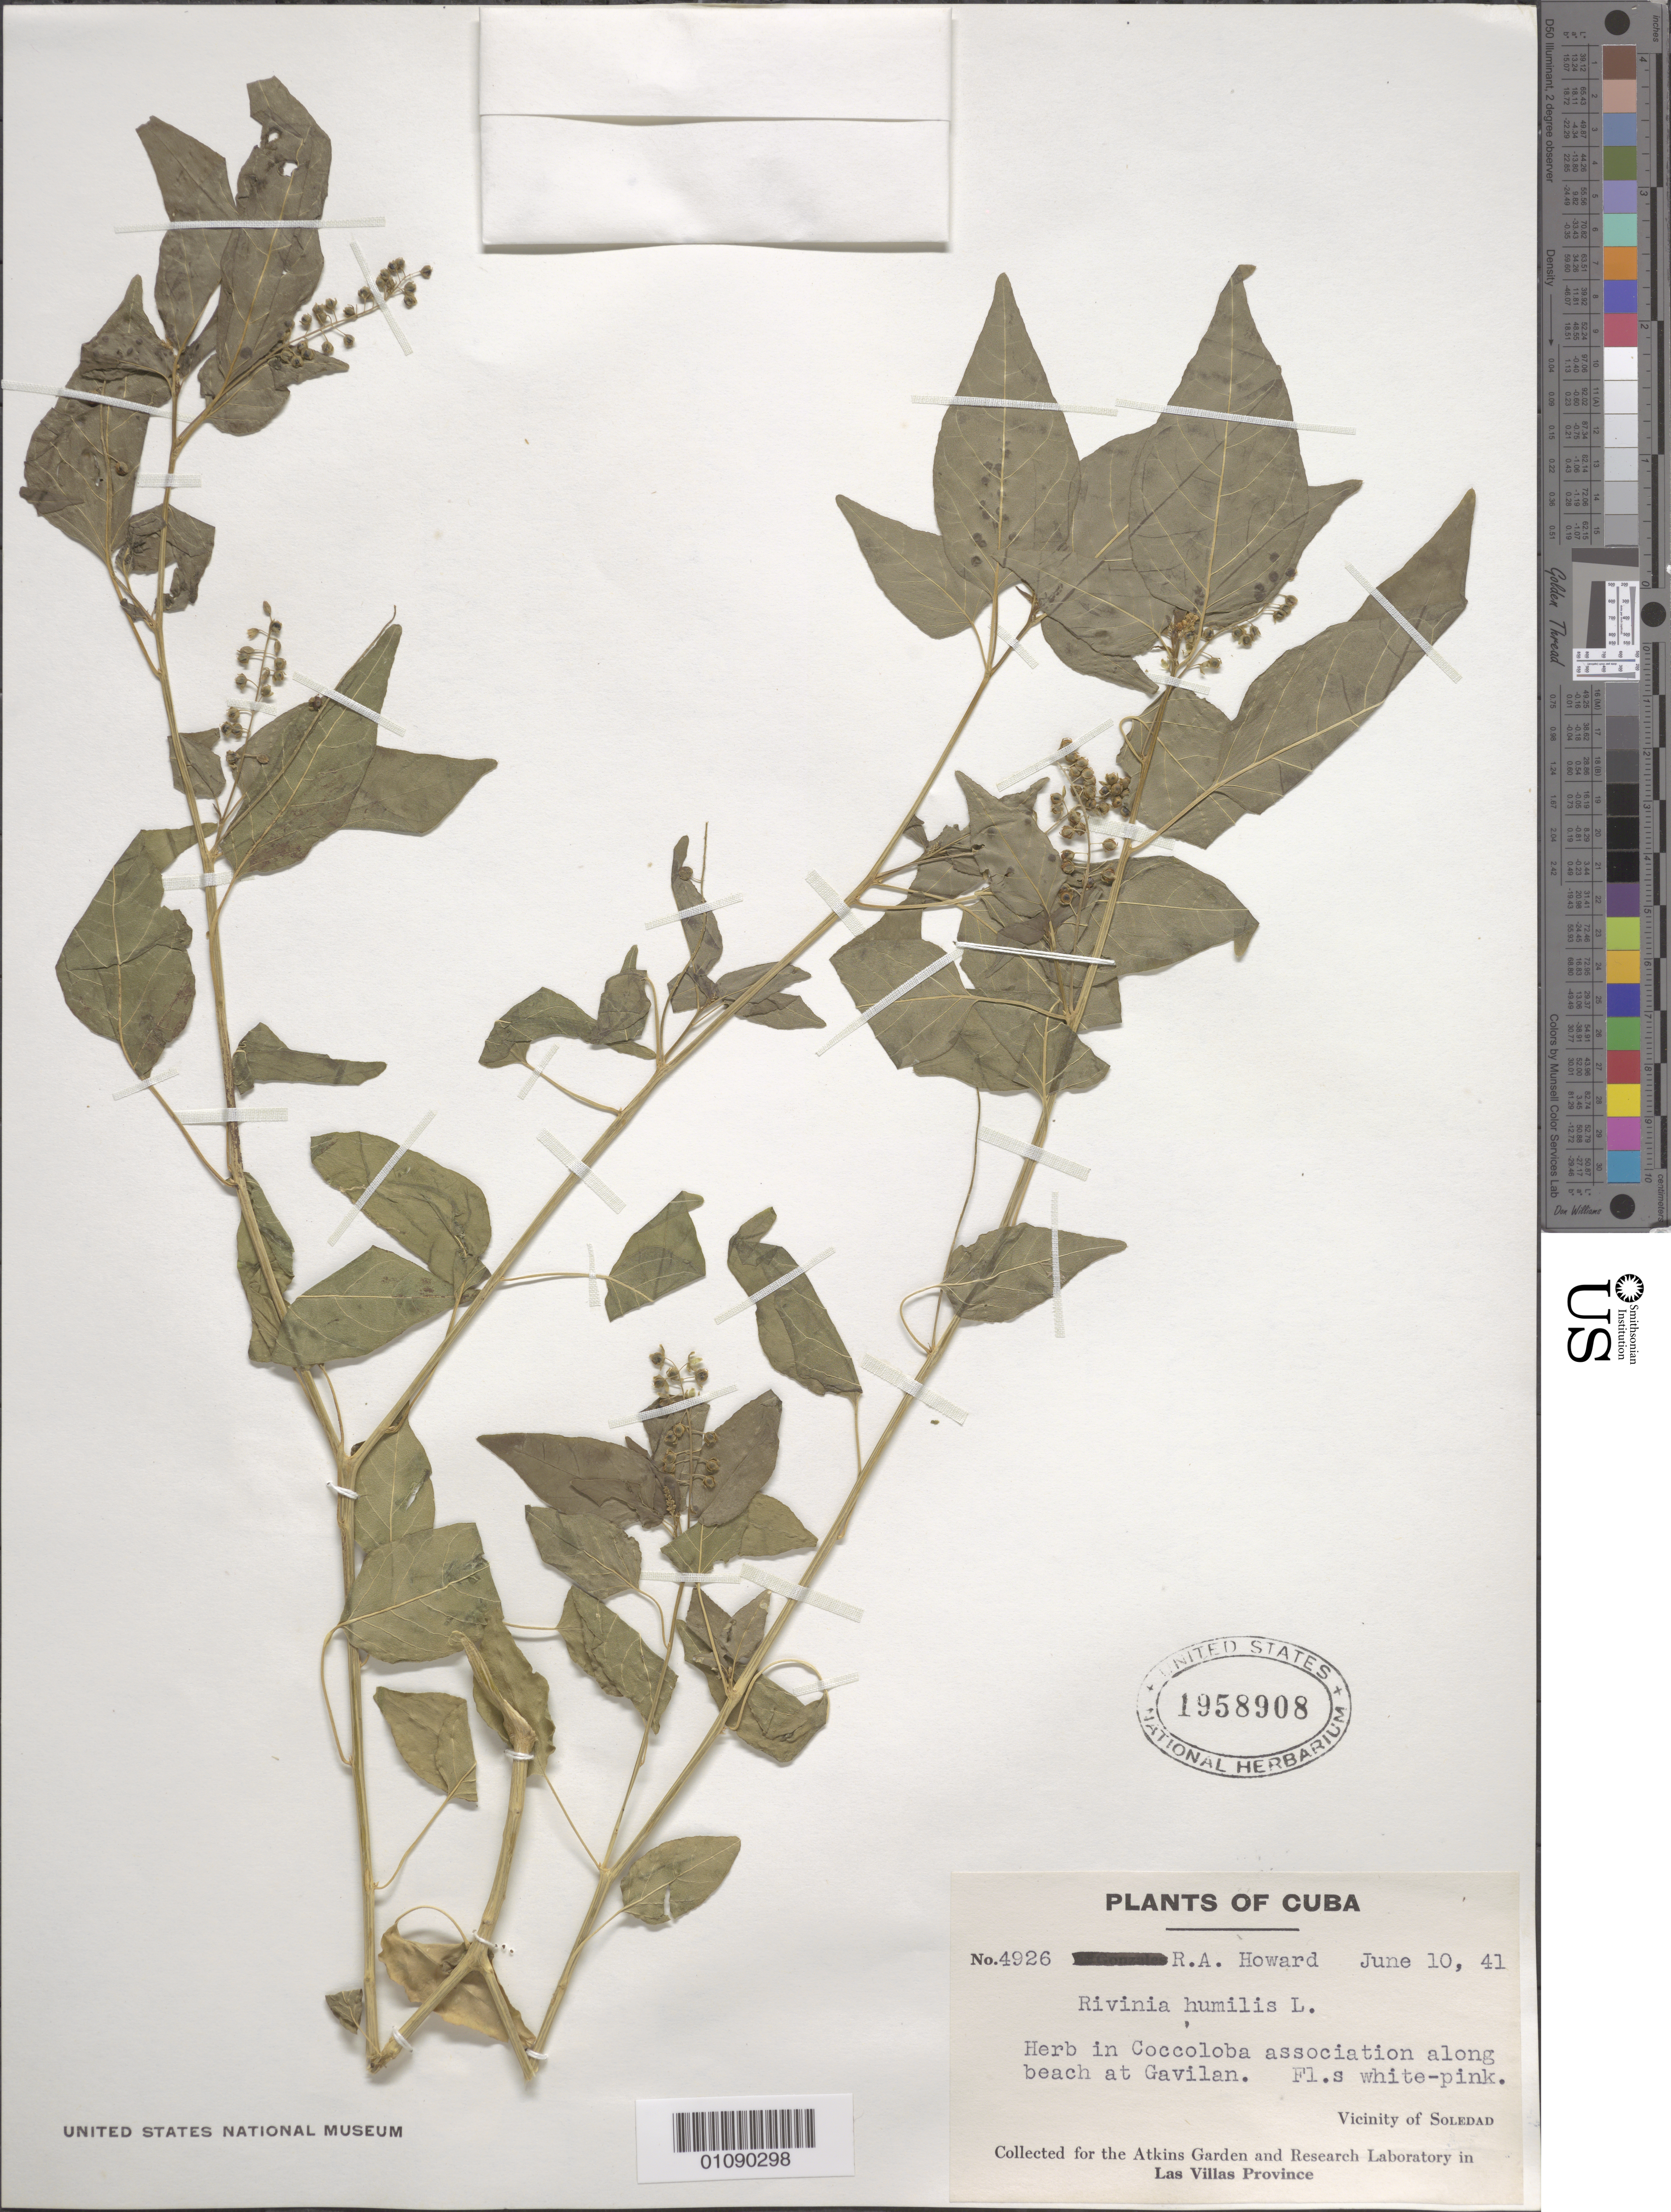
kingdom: Plantae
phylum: Tracheophyta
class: Magnoliopsida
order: Caryophyllales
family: Phytolaccaceae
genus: Rivina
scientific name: Rivina humilis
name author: L.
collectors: R. A. Howard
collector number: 4926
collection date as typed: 10 Jun 1941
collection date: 1941-06-10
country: Cuba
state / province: Cienfuegos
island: Cuba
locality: Vicinity of Soledad, Gavilan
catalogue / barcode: US 1958908